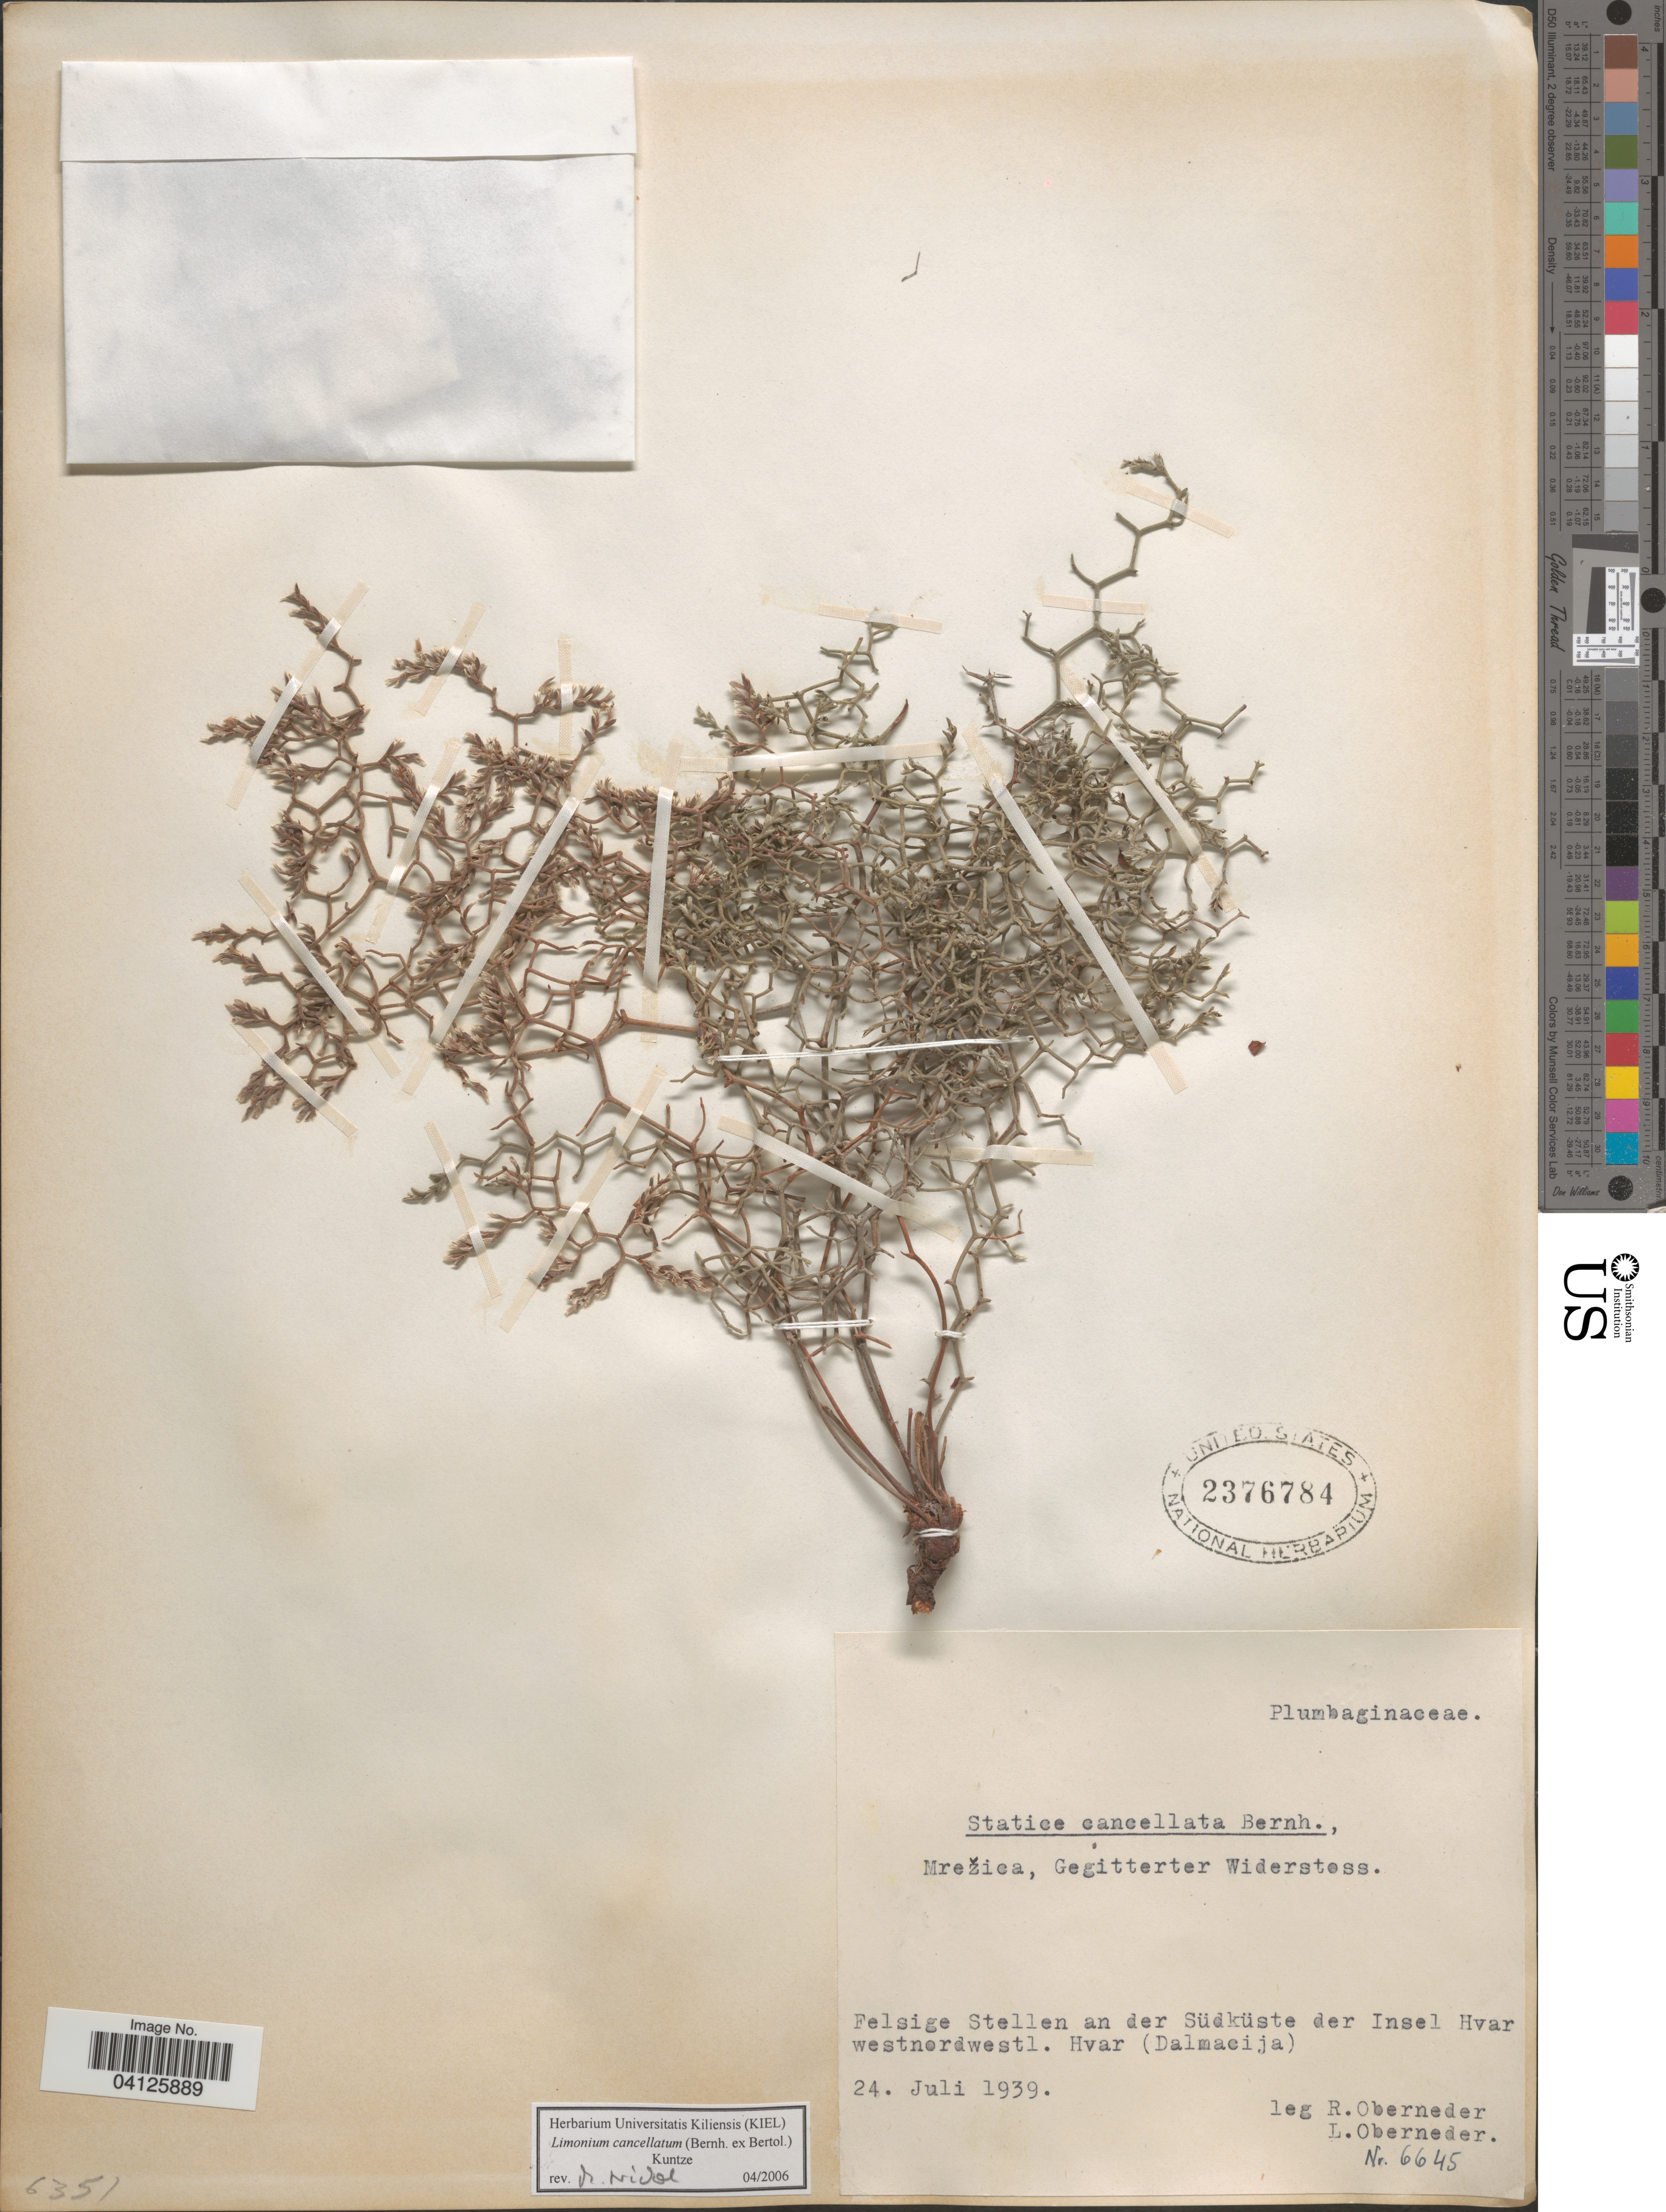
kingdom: Plantae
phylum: Tracheophyta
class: Magnoliopsida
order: Caryophyllales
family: Plumbaginaceae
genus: Limonium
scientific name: Limonium cancellatum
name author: (Bernh. ex Bertol.) Kuntze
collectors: R. Oberneder & L. Oberneder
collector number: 6645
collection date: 1939-07-24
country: Croatia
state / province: Split-Dalmatia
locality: Felsige Stellen an der Südküste der Insel Hvar westnordwestl. Hvar (Dalmacija).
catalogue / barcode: US 2376784